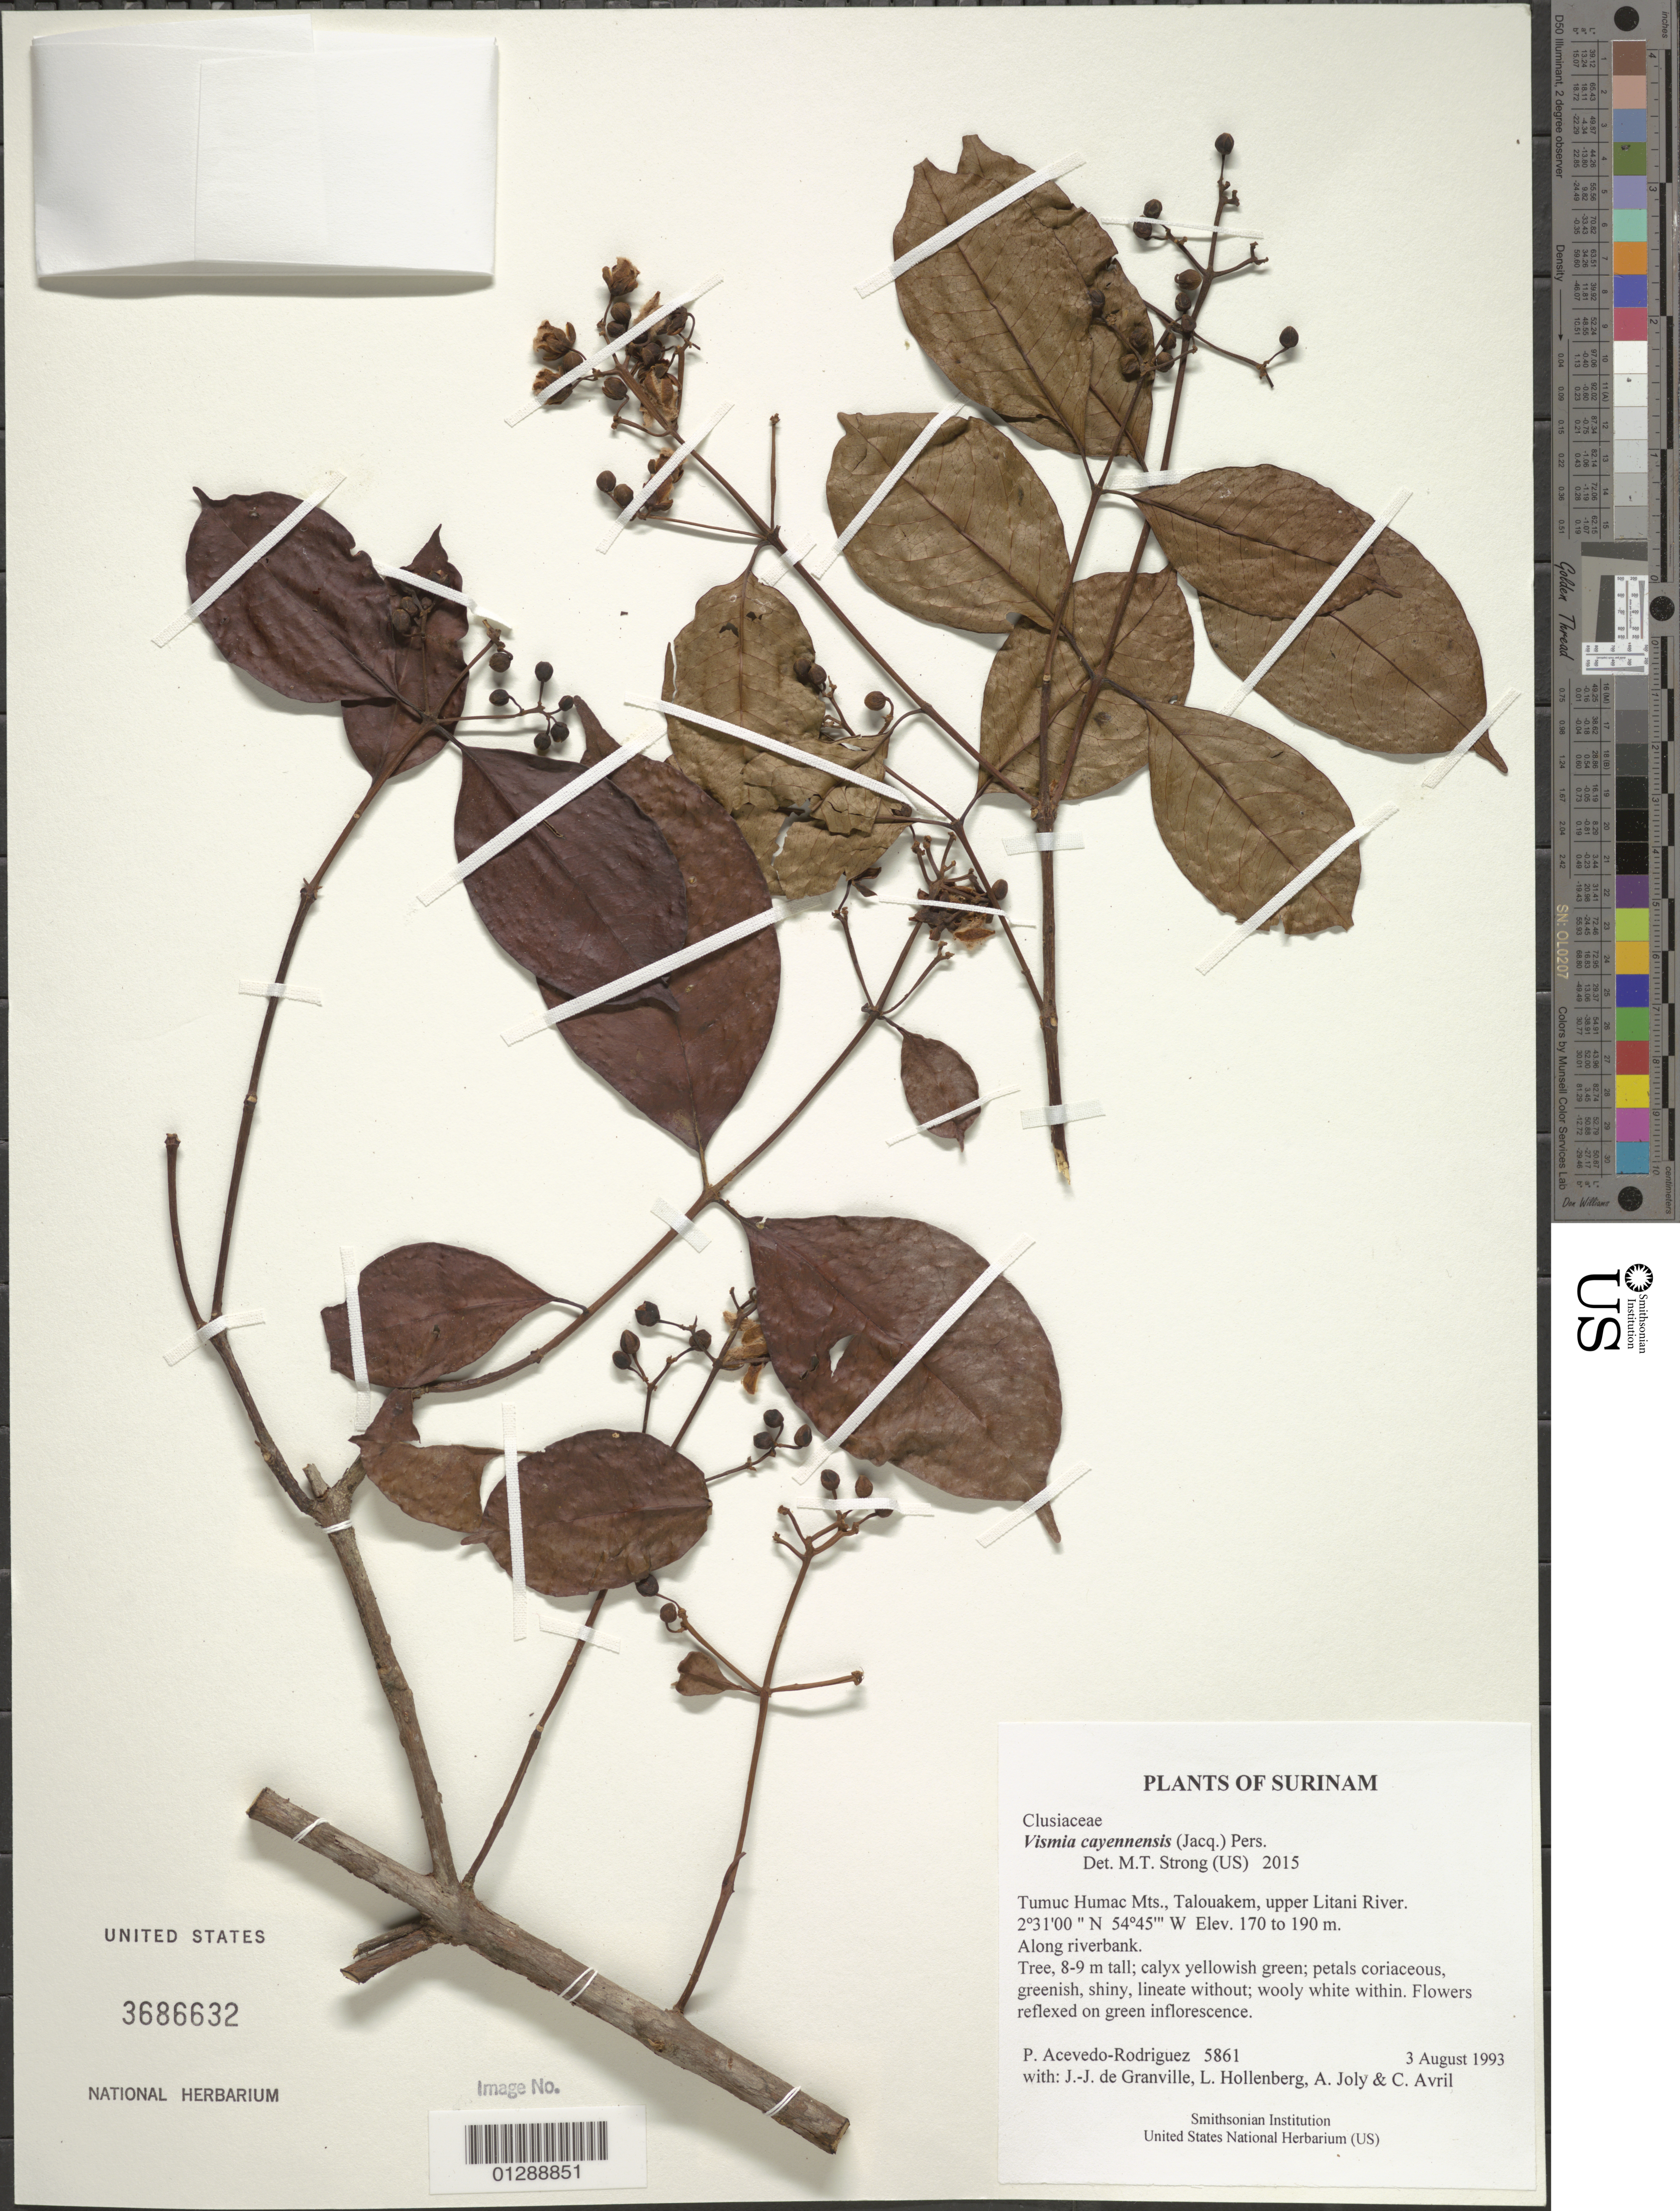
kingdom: Plantae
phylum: Tracheophyta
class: Magnoliopsida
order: Malpighiales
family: Hypericaceae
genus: Vismia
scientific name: Vismia cayennensis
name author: (Jacq.) Pers.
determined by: Strong, M. T., (US), Smithsonian Institution - National Museum of Natural History (UNITED STATES)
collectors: P. Acevedo-Rodr., J.-J. de Granville, L. Hollenberg, A. Joly & C. Avril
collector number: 5861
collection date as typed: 3 August 1993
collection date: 1993-08-03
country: Suriname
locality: Tumuc Humac Mts., Talouakem, upper Litani River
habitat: Along riverbank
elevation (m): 170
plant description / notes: F, L, B, P, CAY, NY, MO, K, US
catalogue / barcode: US 3686632